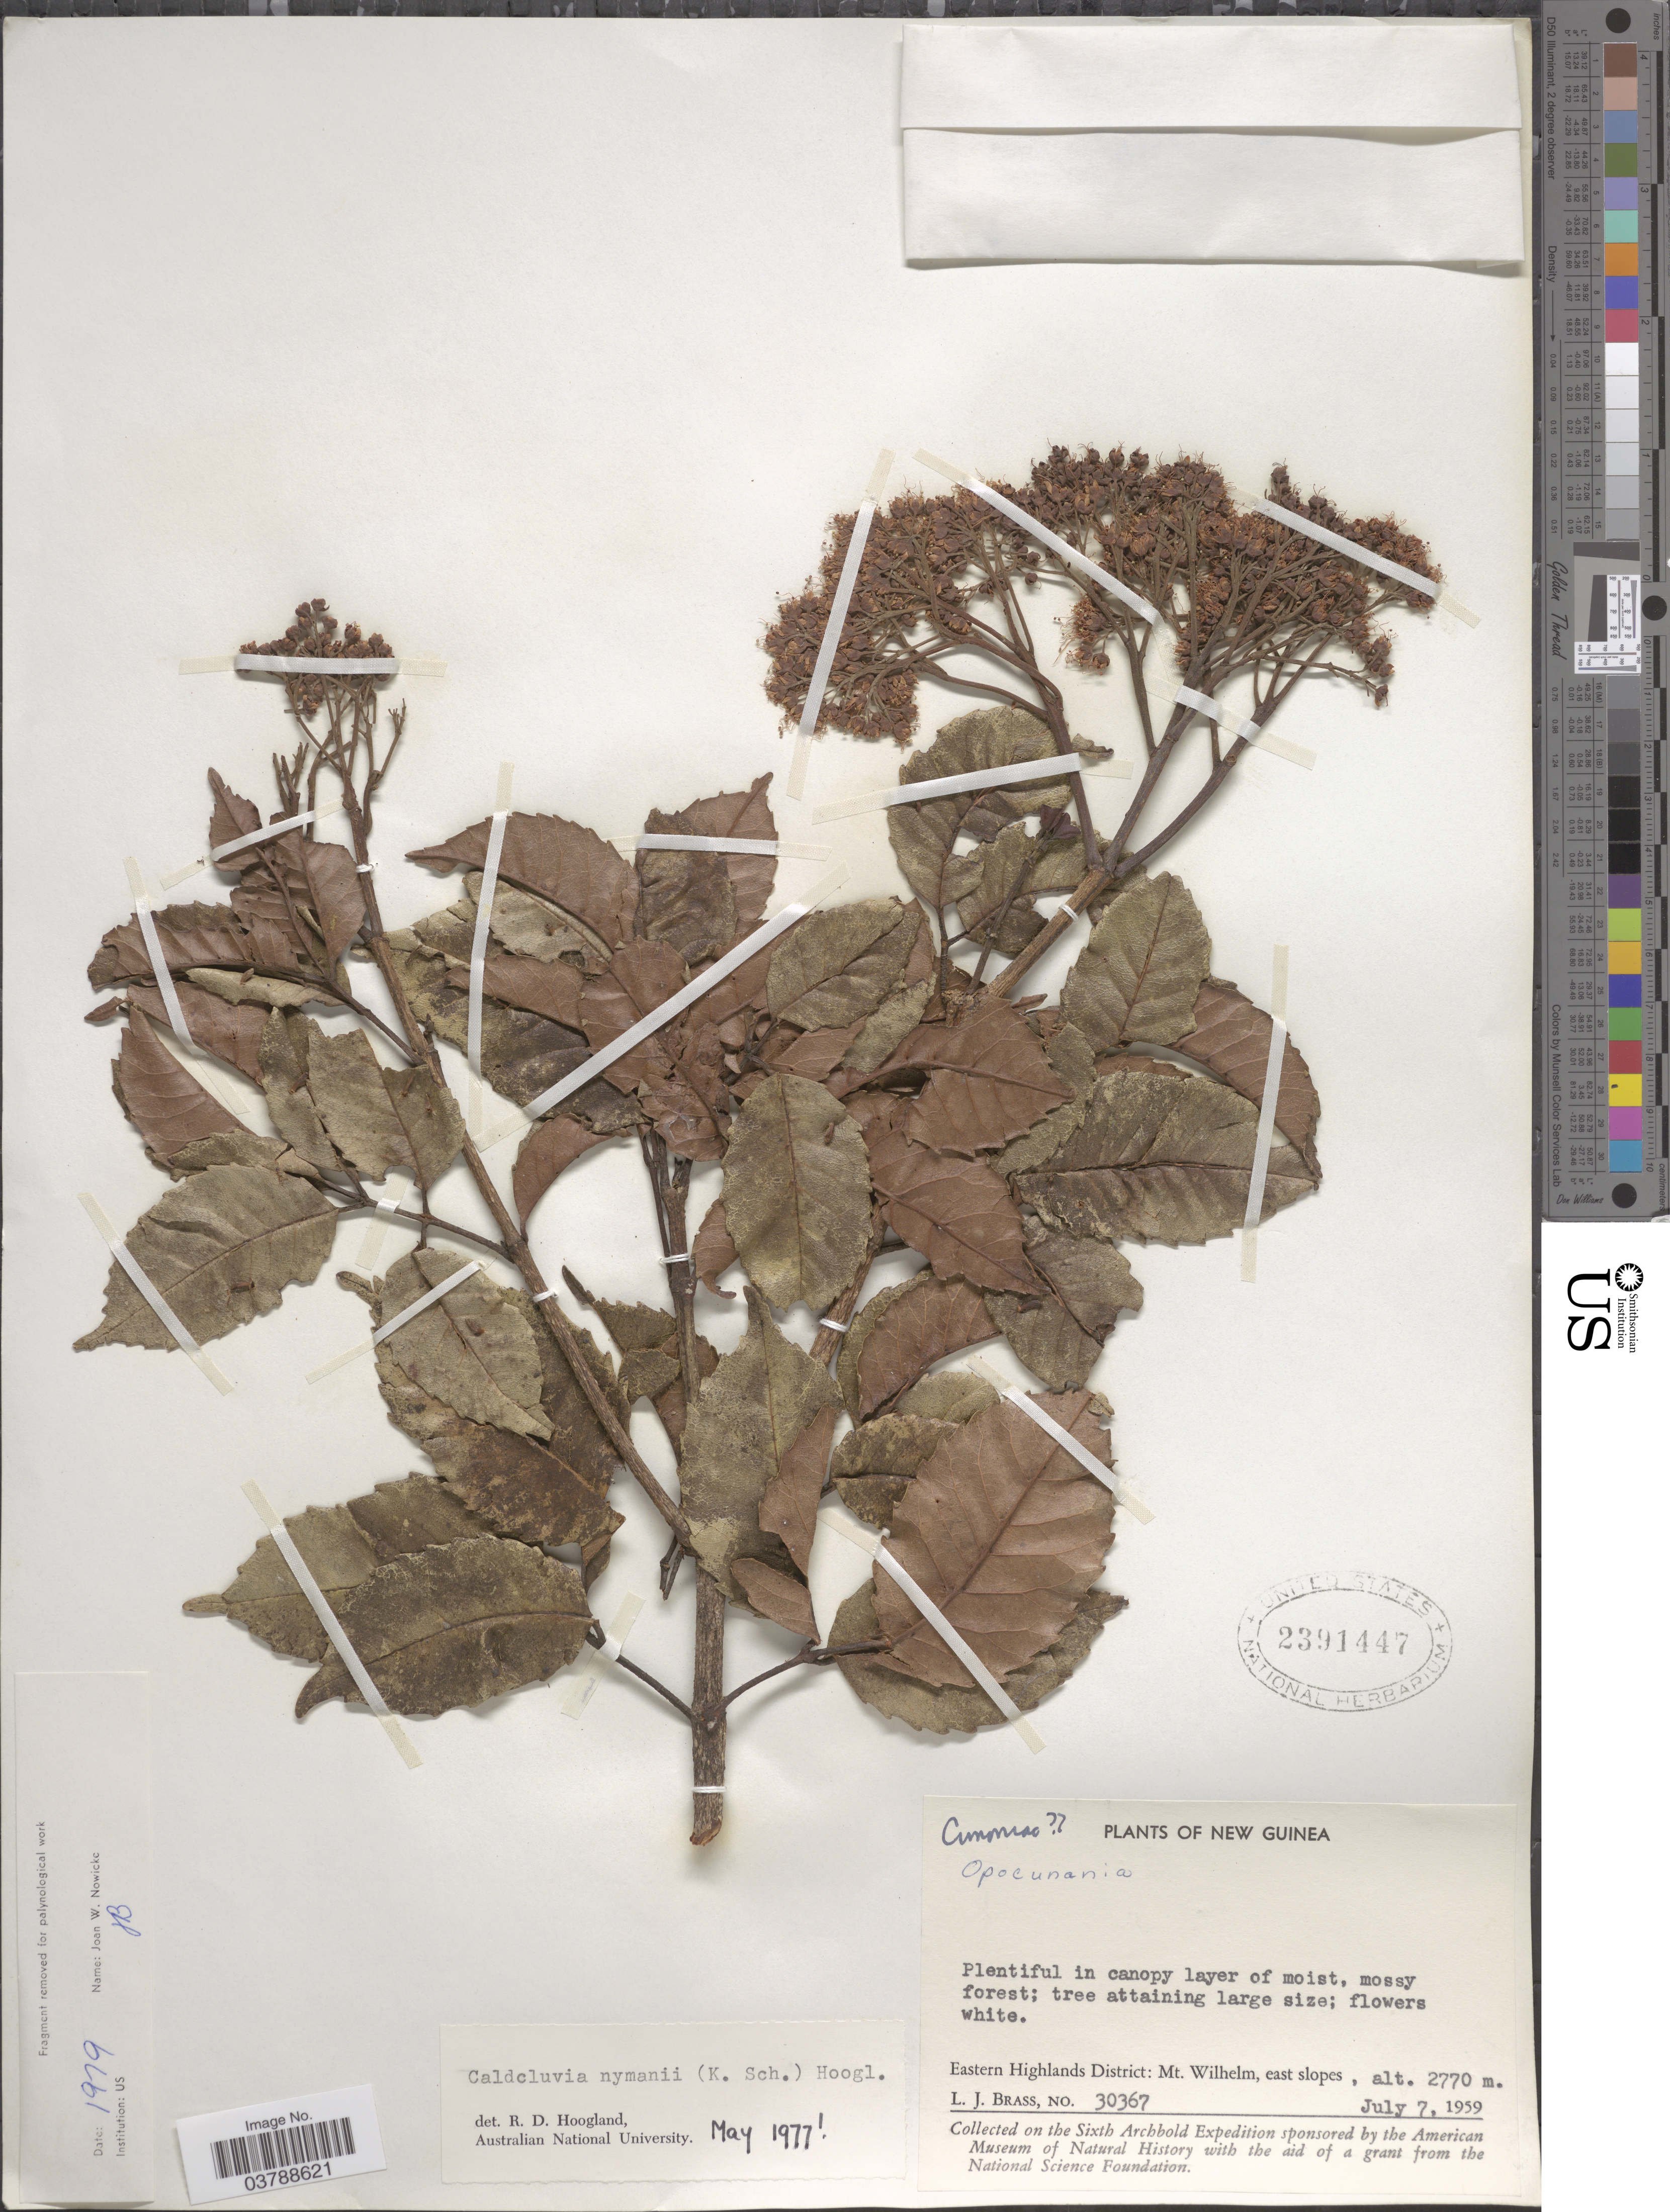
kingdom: Plantae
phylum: Tracheophyta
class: Magnoliopsida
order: Oxalidales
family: Cunoniaceae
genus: Opocunonia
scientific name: Opocunonia nymanii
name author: (K. Schum.) Schltr.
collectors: L. J. Brass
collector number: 30367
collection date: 1959-07-07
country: Papua New Guinea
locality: New Guinea. Eastern Highlands District: Mt. Wilhelm, east slopes.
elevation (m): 2770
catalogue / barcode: US 2371447